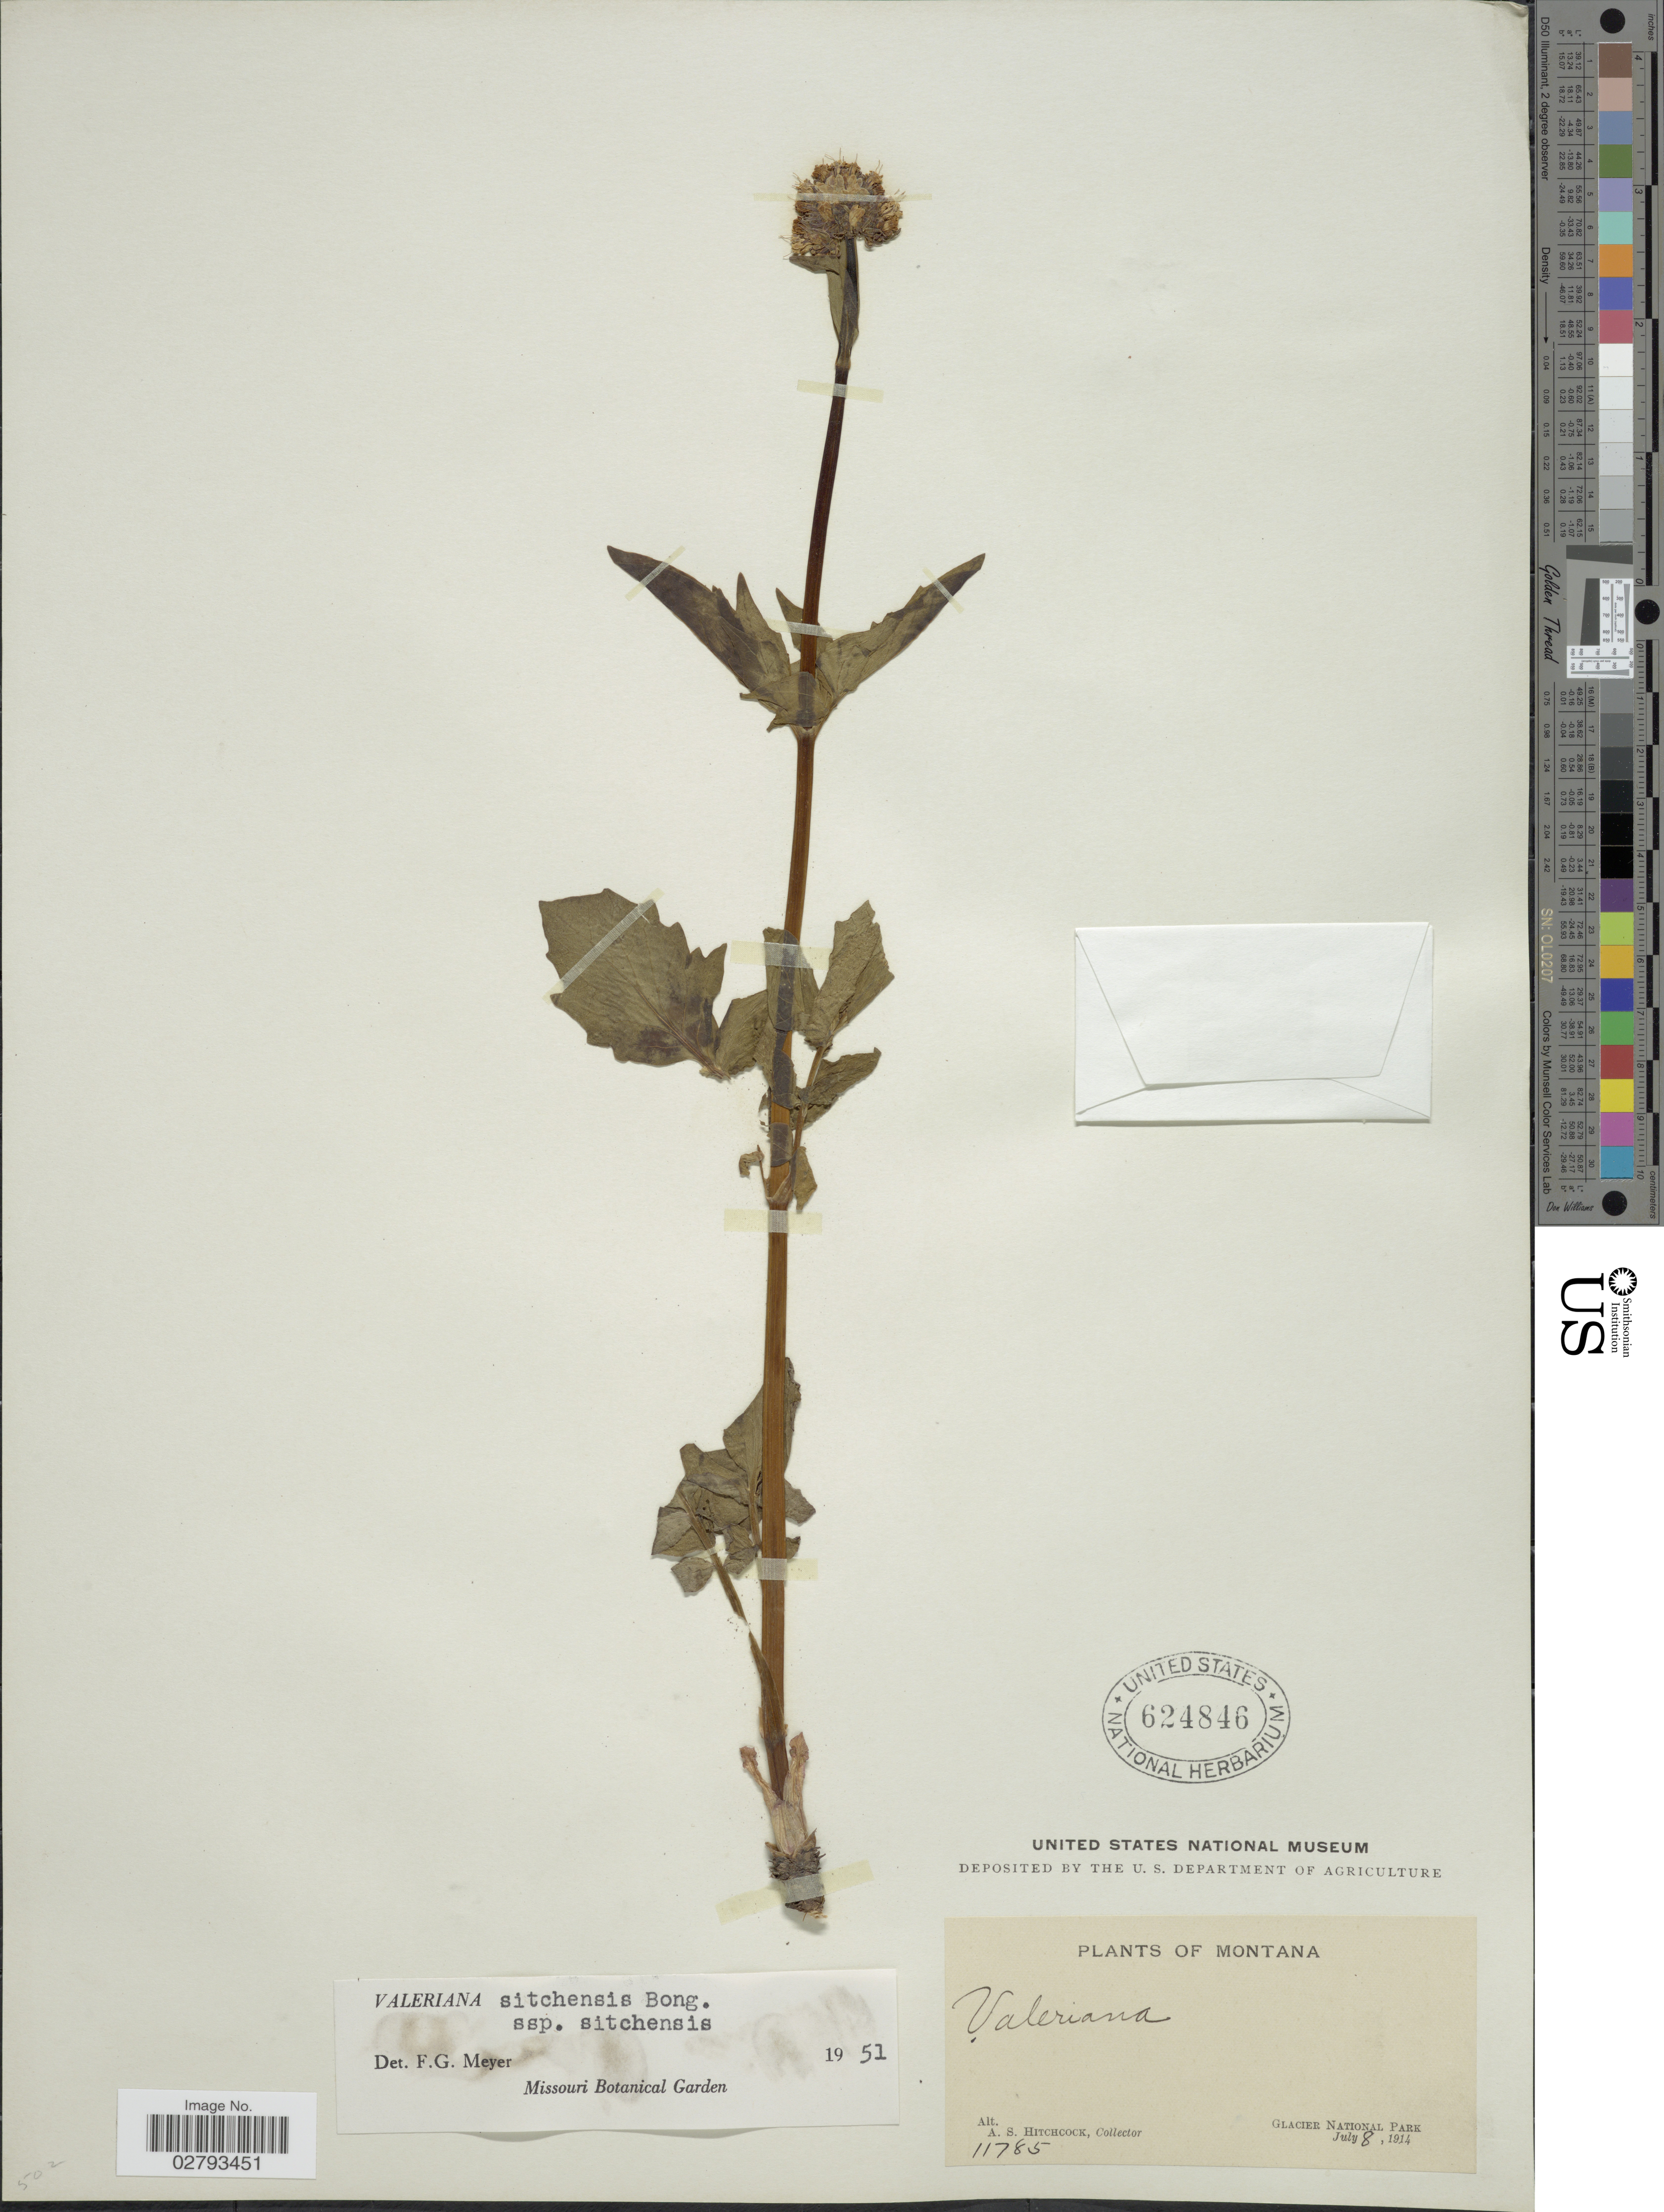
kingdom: Plantae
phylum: Tracheophyta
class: Magnoliopsida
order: Dipsacales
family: Caprifoliaceae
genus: Valeriana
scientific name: Valeriana sitchensis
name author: Bong.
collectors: A. S. Hitchcock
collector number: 11785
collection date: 1914-07-08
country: United States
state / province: Montana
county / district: Flathead / Glacier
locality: Glacier National Park.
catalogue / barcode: US 624846